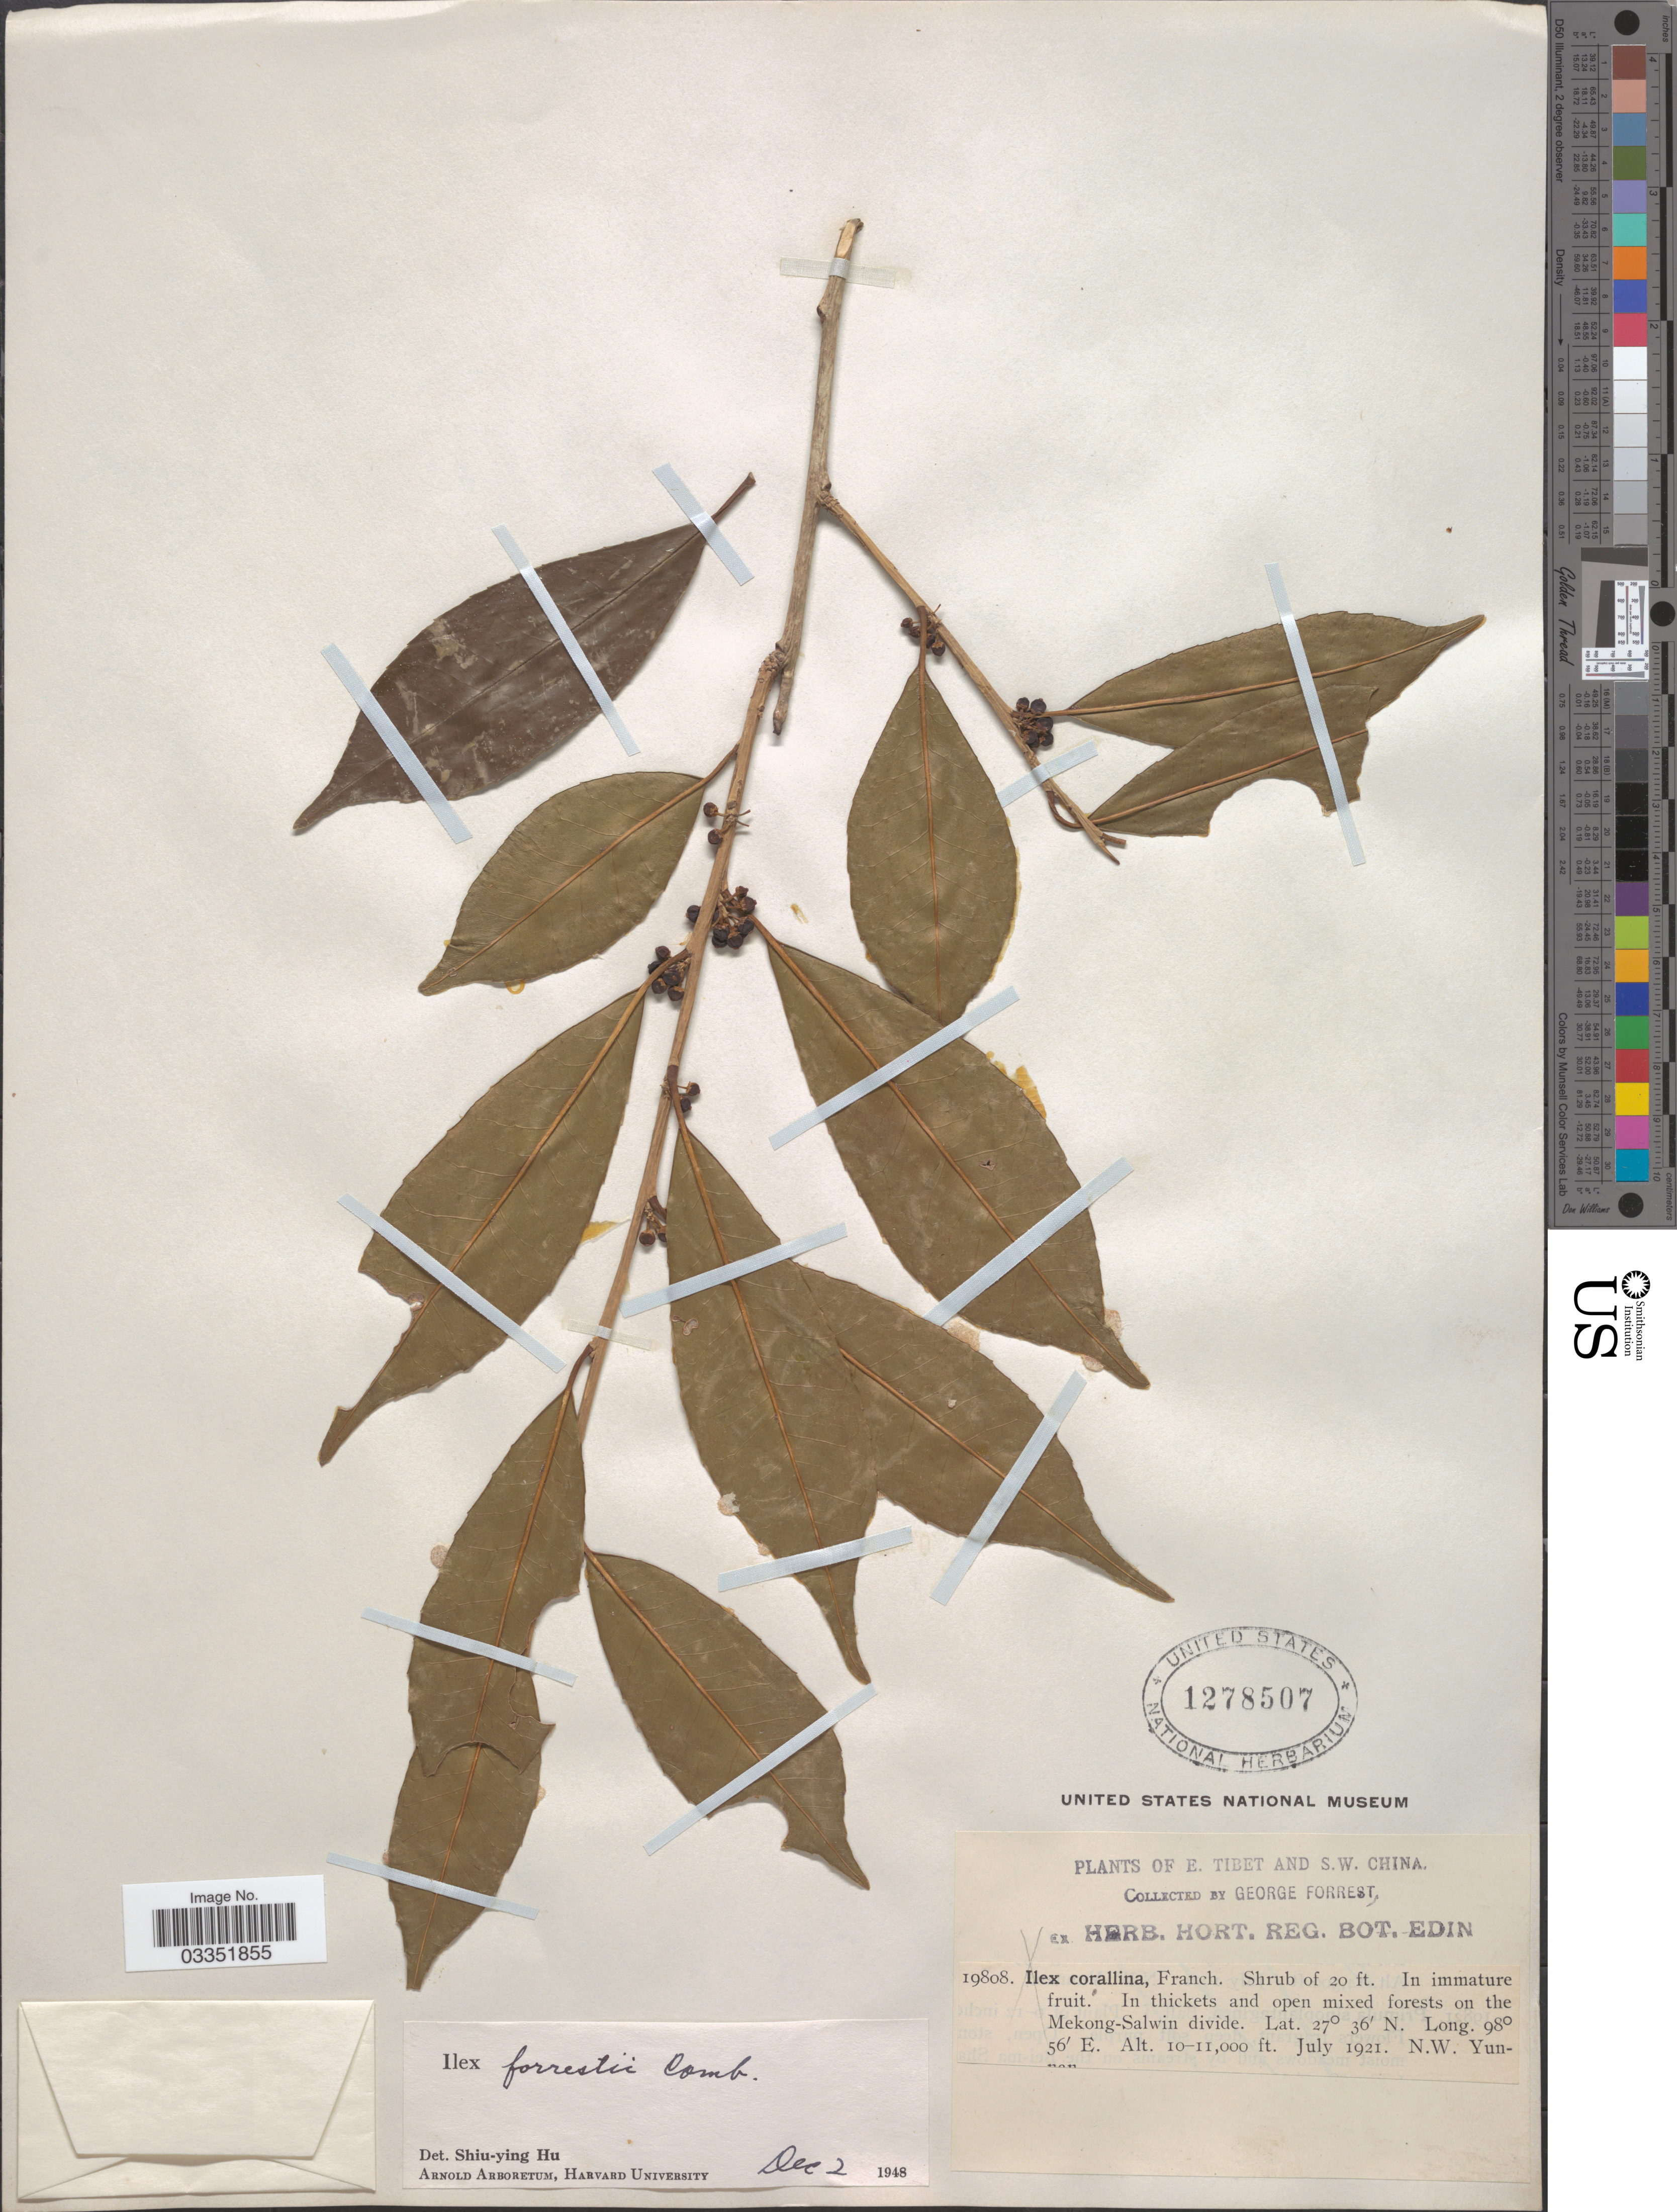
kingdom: Plantae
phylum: Tracheophyta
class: Magnoliopsida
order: Aquifoliales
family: Aquifoliaceae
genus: Ilex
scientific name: Ilex forrestii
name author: H.F. Comber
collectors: G. Forrest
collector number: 19808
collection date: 1921-07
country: China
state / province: Yunnan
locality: E. Tibet and S.W. China. In thickets and open mixed forests on the Mekong-Salwin divide. N.W. Yunnan.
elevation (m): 3048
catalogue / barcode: US 1278507